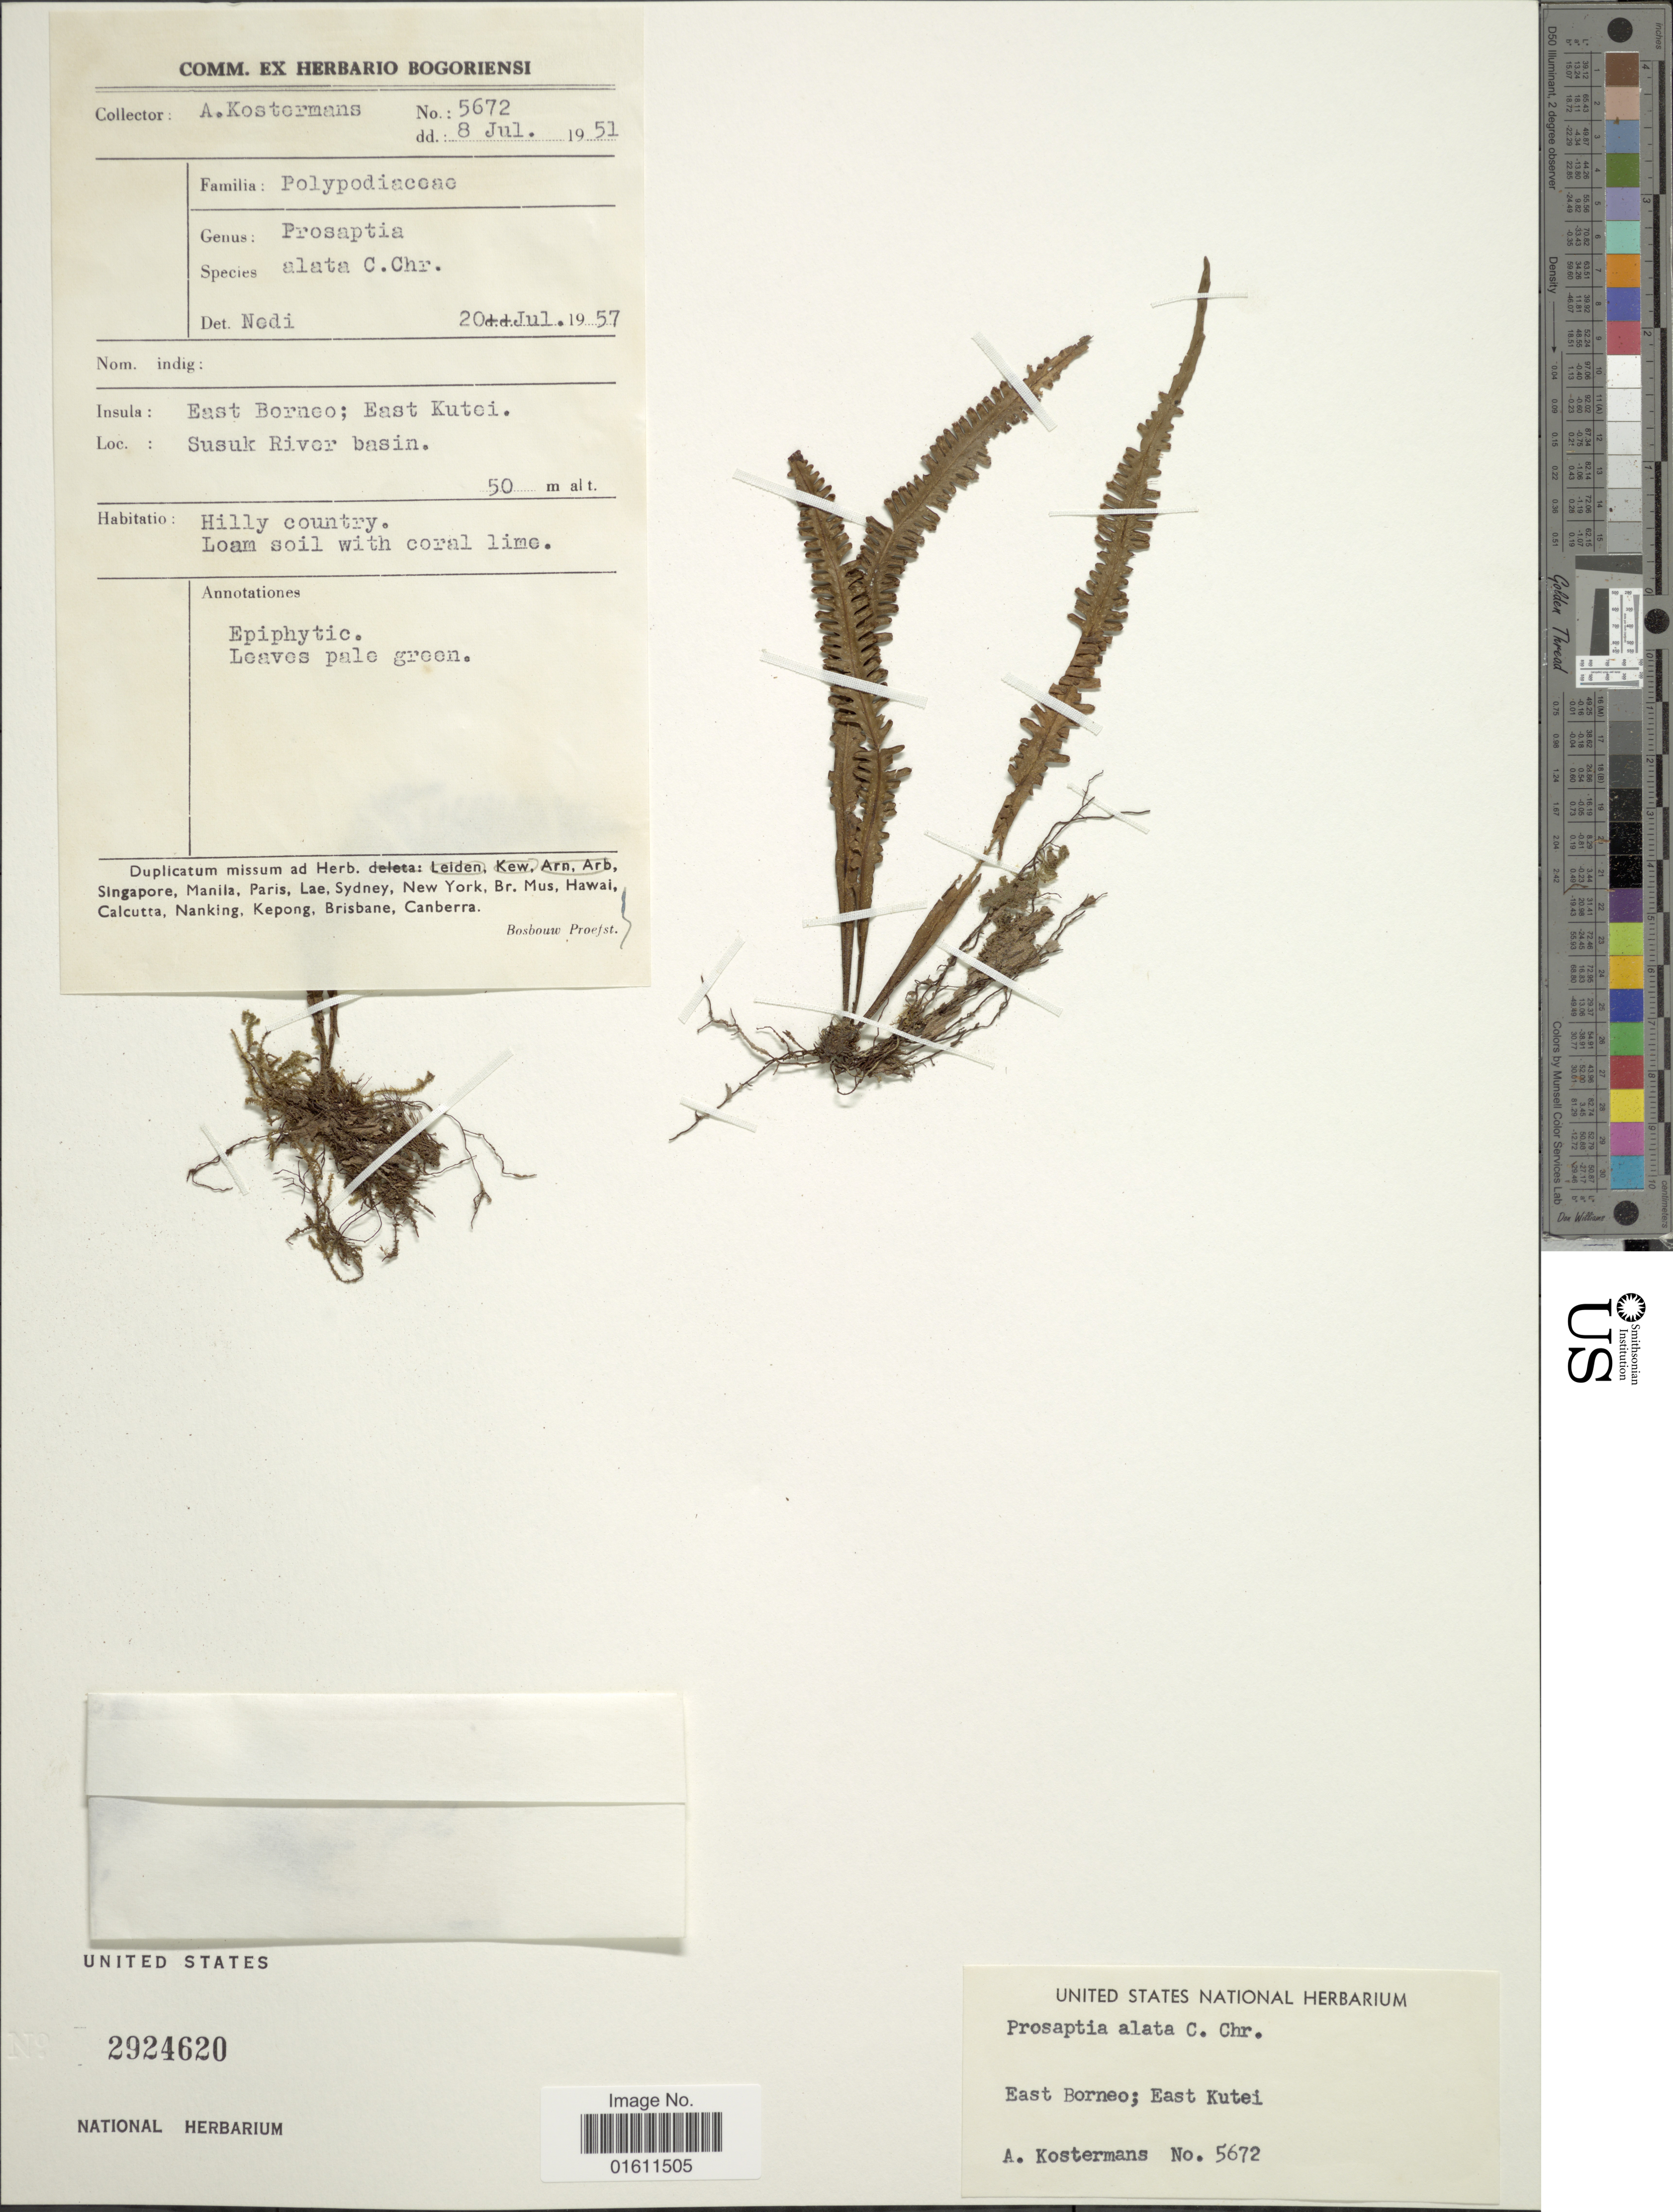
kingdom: Plantae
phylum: Tracheophyta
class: Polypodiopsida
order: Polypodiales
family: Polypodiaceae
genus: Prosaptia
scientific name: Prosaptia alata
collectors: A. J. G. Kostermans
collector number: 5672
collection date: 1951-07-08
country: Indonesia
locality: East Borneo, East Kutei, Susuk River basin, Hilly County.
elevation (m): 50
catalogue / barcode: US 2924620